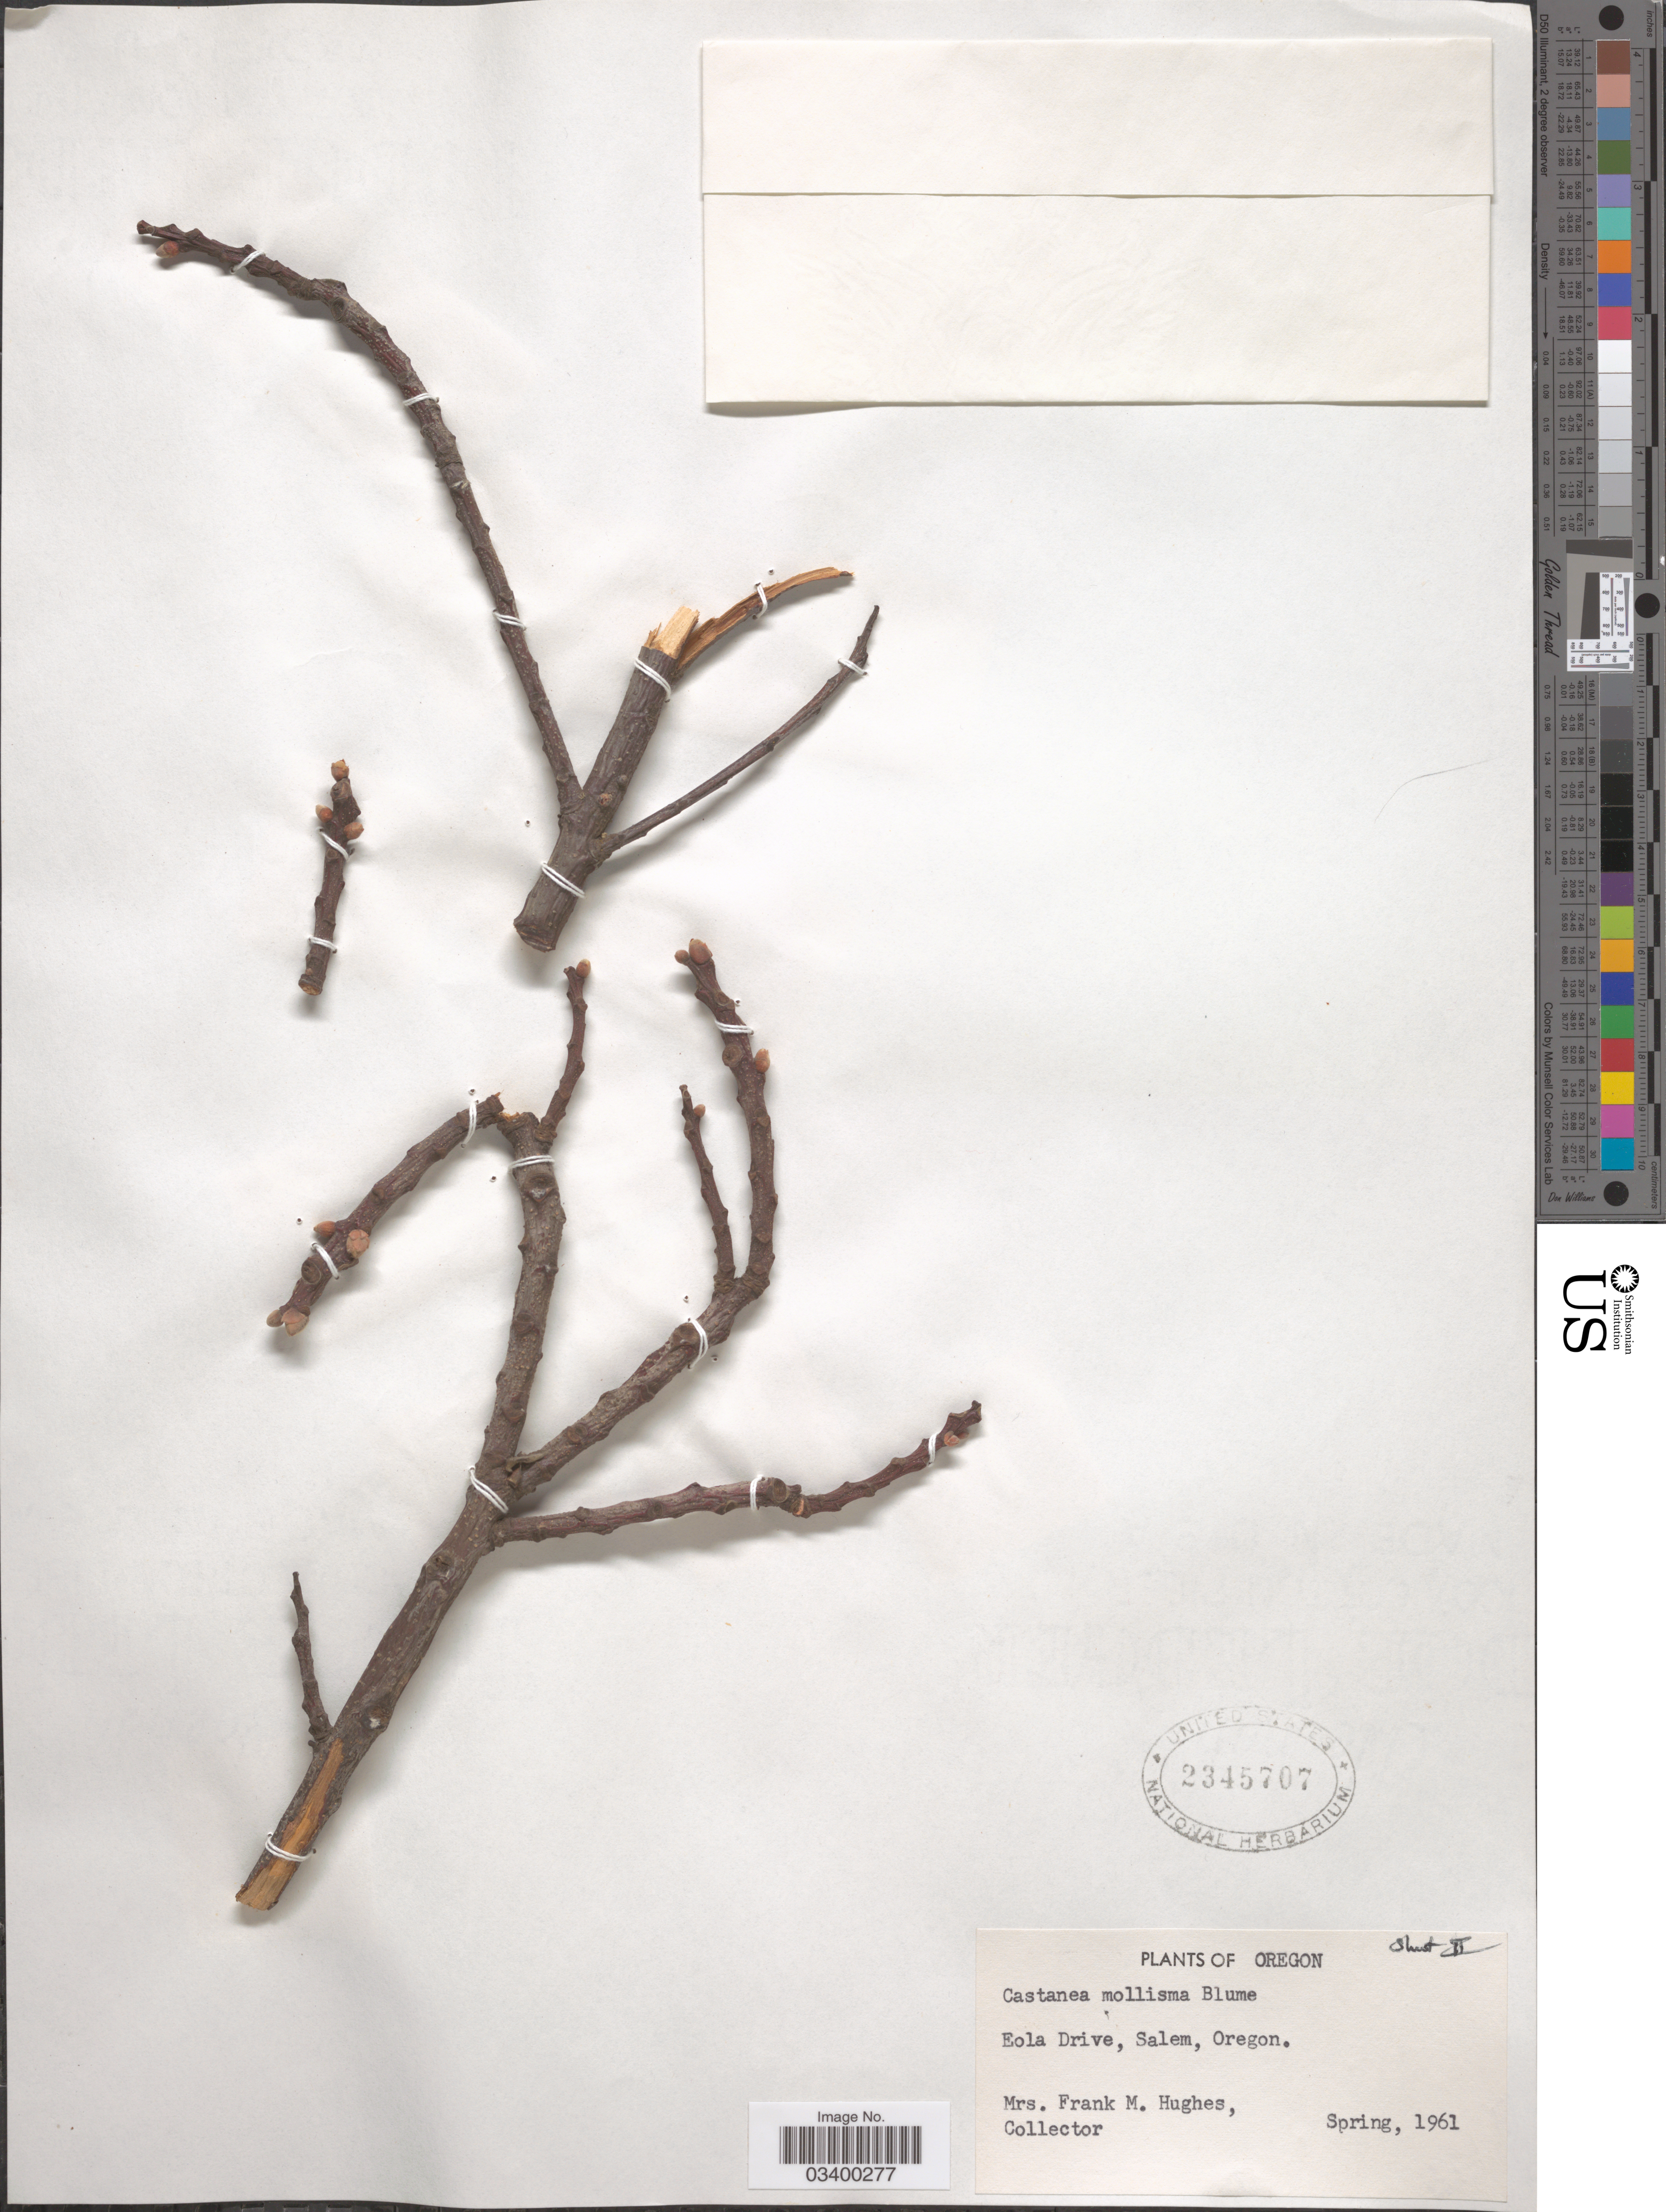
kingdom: Plantae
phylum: Tracheophyta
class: Magnoliopsida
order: Fagales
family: Fagaceae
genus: Castanea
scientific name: Castanea mollissima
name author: Blume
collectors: F. Hughes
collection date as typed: Spring 1961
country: United States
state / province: Oregon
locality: Eola Drive, Salem.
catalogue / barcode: US 2345707